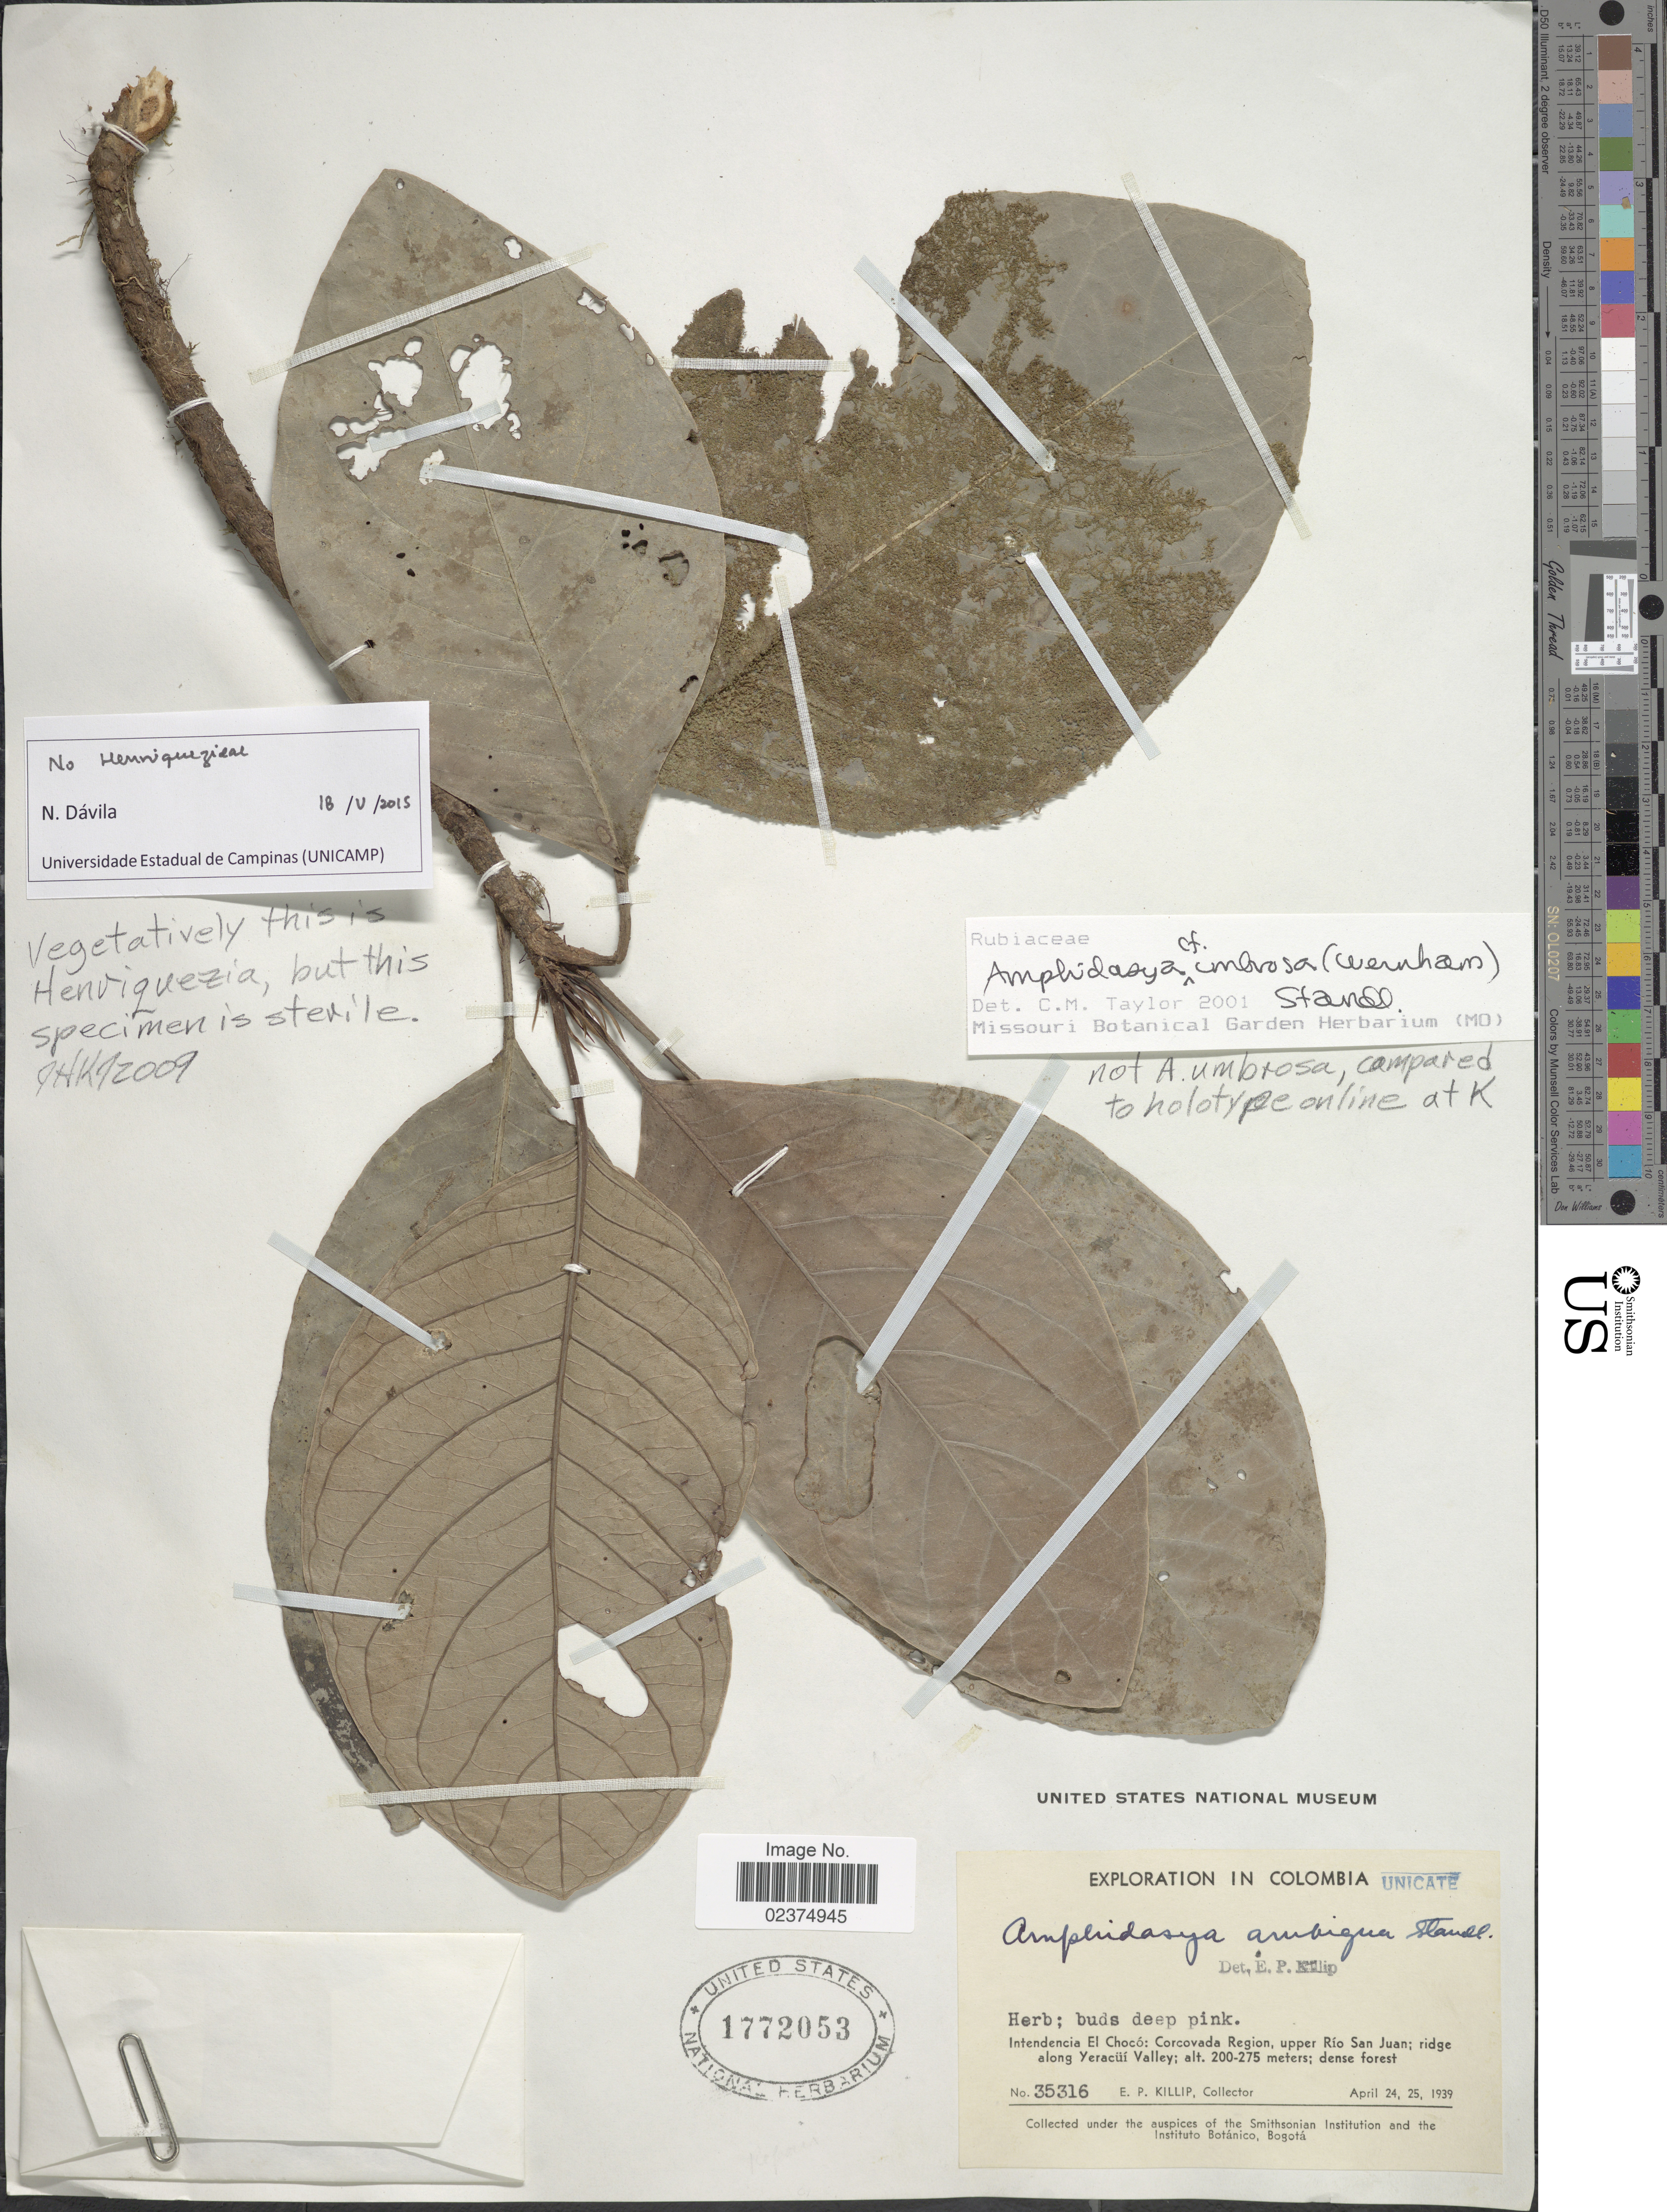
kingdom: Plantae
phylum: Tracheophyta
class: Magnoliopsida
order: Gentianales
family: Rubiaceae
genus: Amphidasya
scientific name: Amphidasya ambigua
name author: Standl.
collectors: E. P. Killip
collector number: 35316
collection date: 1939-04-24/1939-04-25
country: Colombia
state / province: Chocó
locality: Entendencia del Choco: Corcovada Region, upper Rio San Juan; ridge along Yeracui Valley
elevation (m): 200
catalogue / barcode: US 1772053